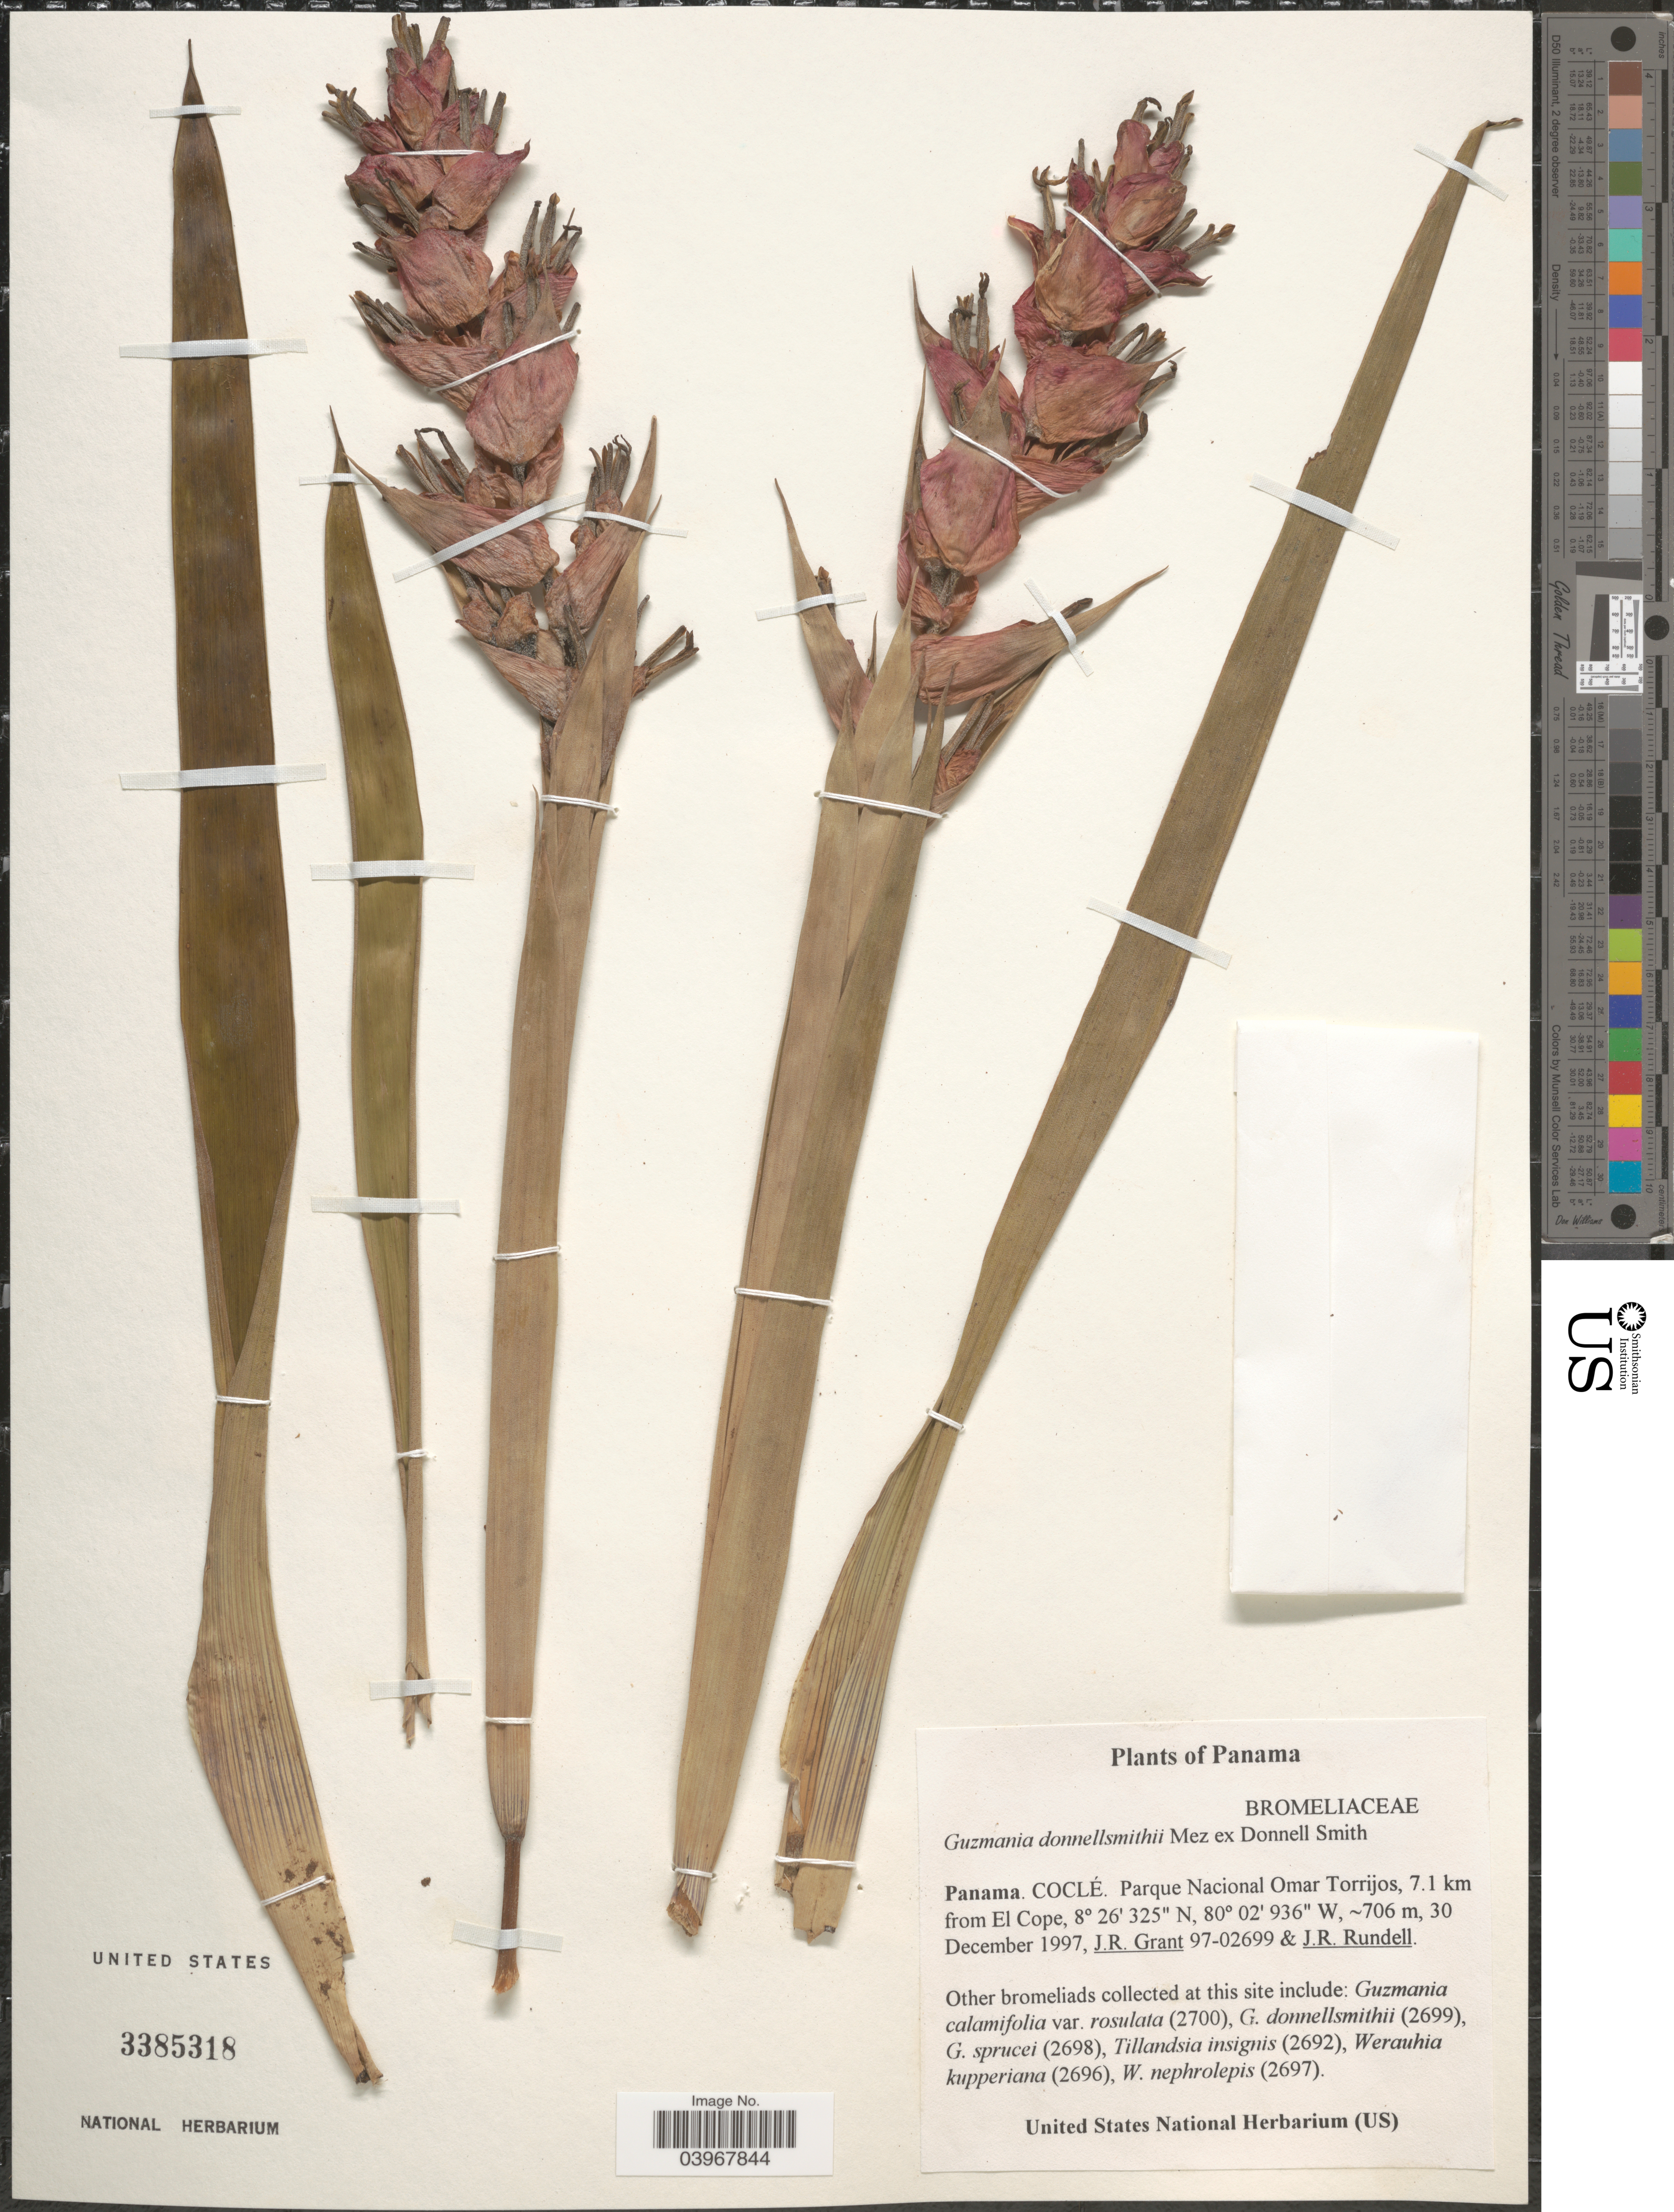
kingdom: Plantae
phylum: Tracheophyta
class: Liliopsida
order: Poales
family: Bromeliaceae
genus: Guzmania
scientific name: Guzmania donnellsmithii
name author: Mez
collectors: J. Grant & J. R. Rundell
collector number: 97-02699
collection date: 1997-12-30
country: Panama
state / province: Cocle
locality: Parque Nacional Omar Torrijos, 7.1 km from El Cope.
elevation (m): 706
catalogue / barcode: US 3385318